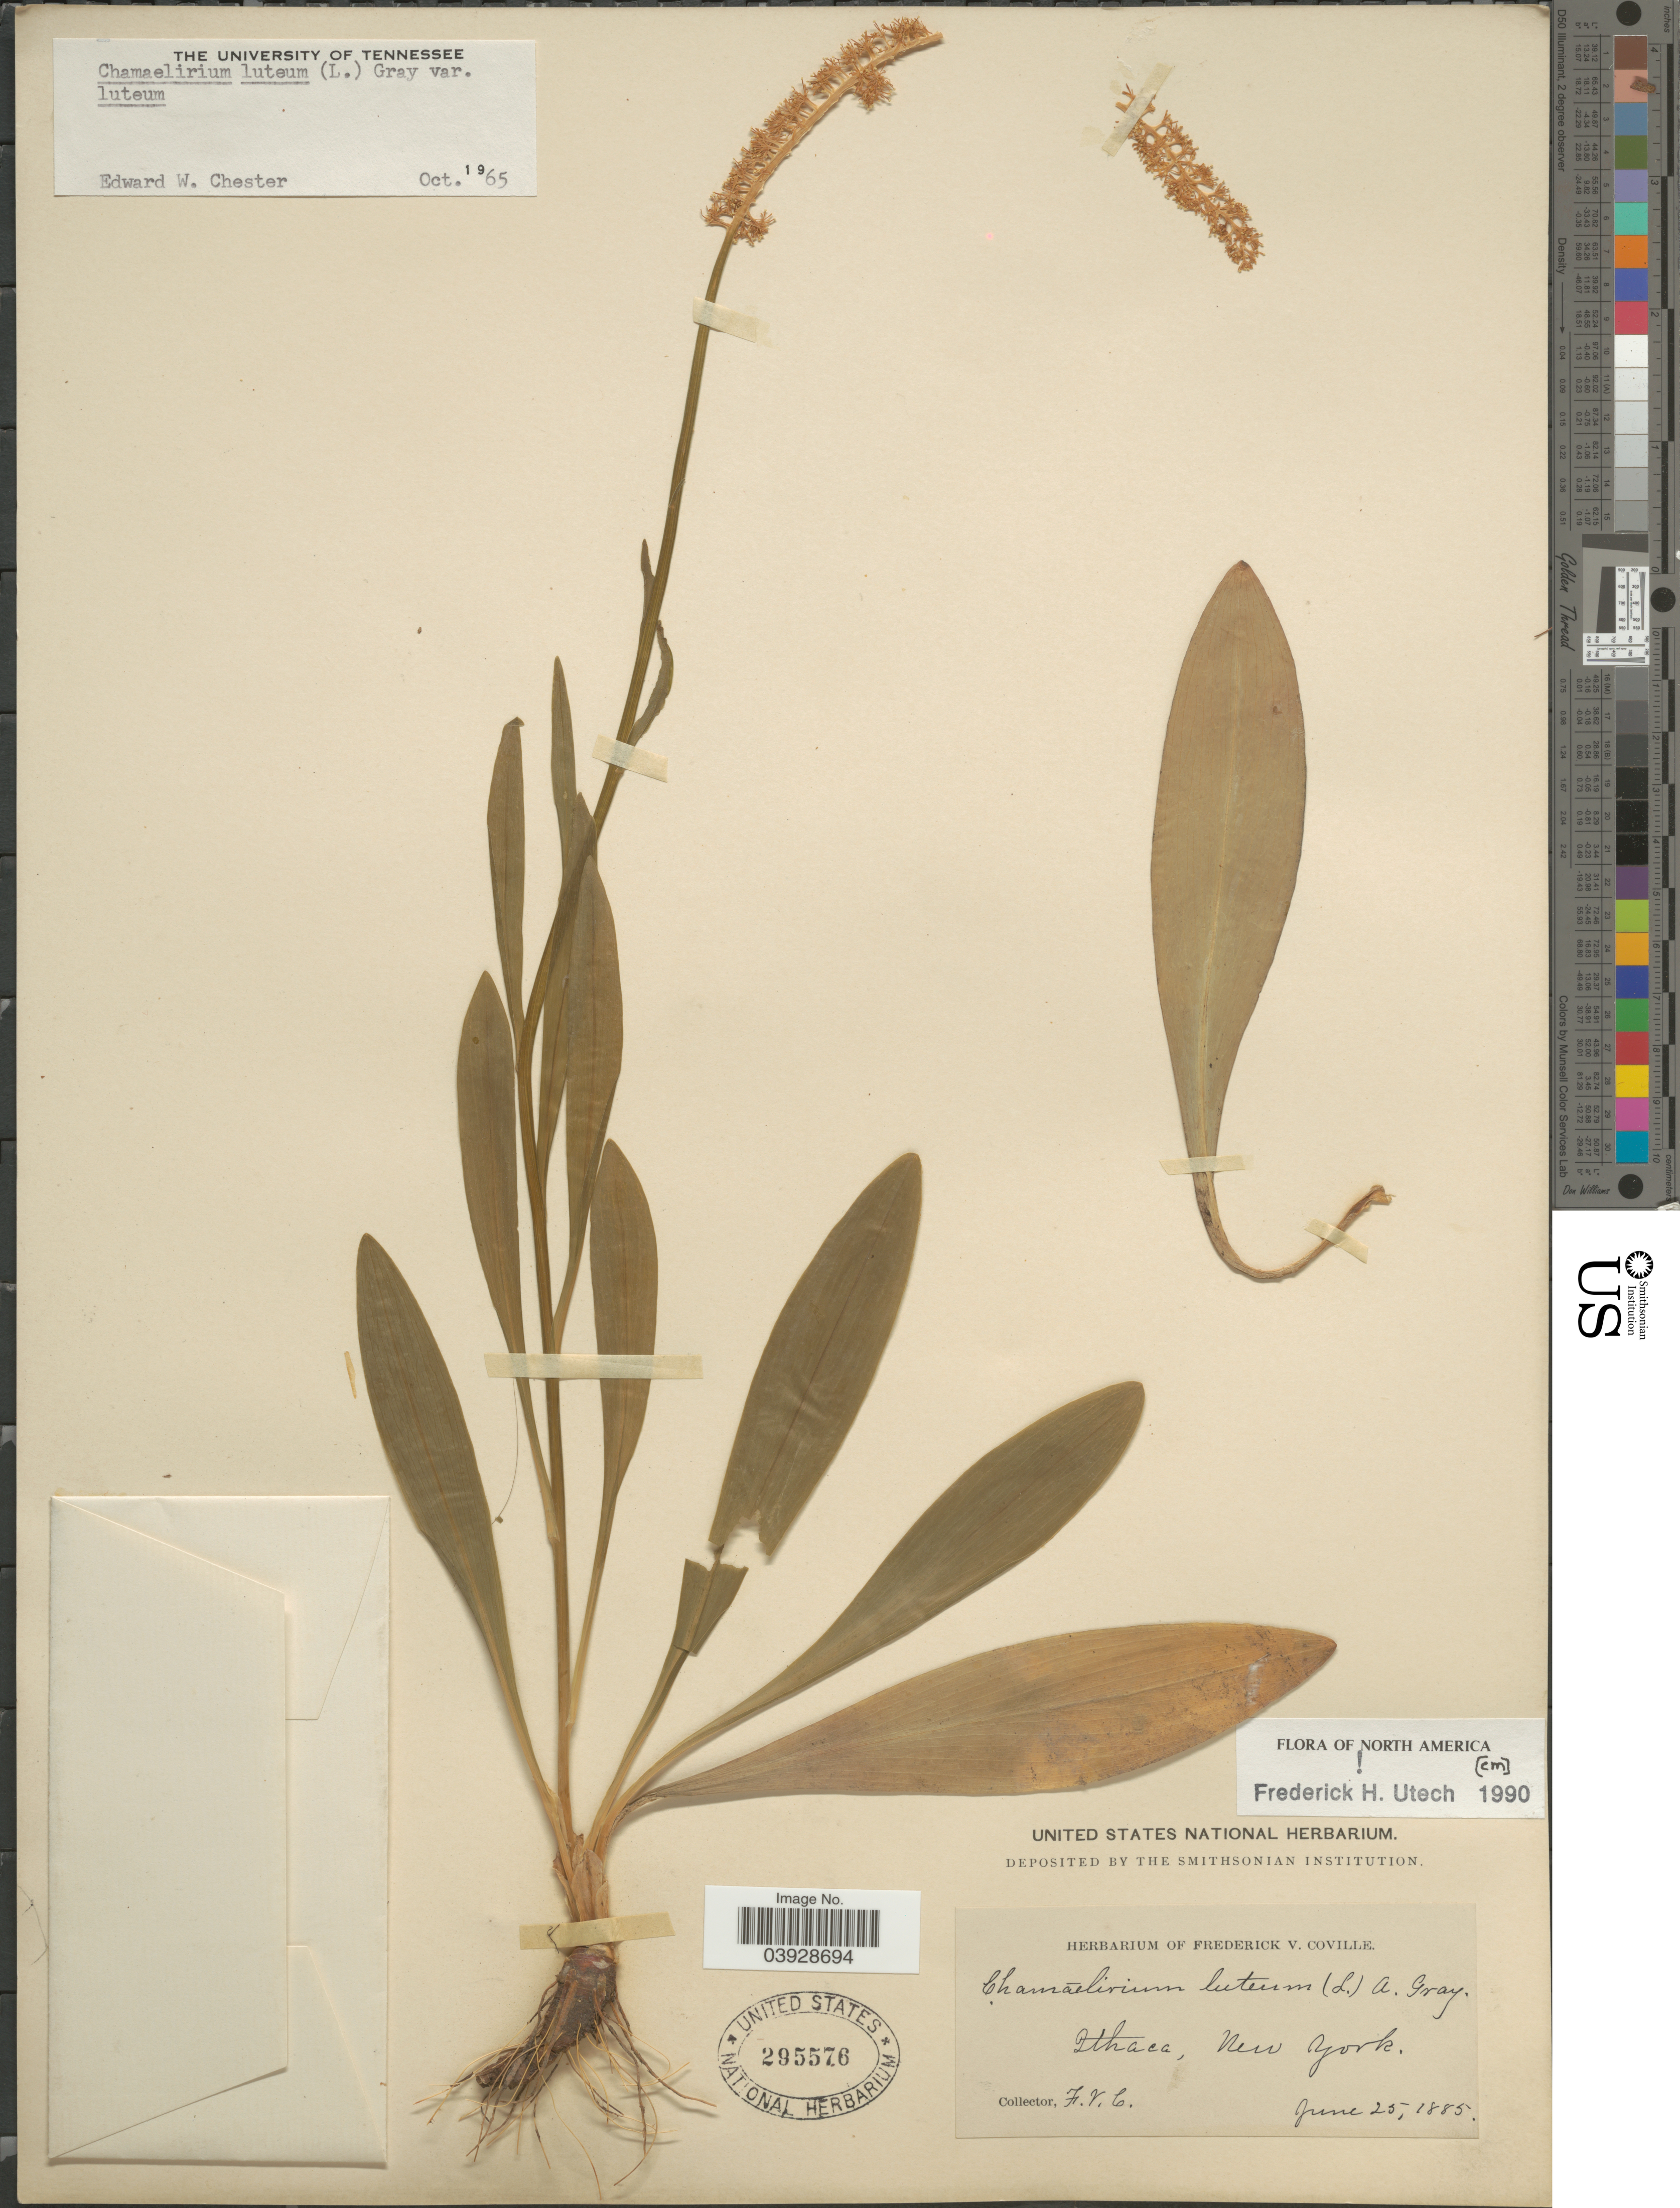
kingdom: Plantae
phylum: Tracheophyta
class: Liliopsida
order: Liliales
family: Melanthiaceae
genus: Chamaelirium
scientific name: Chamaelirium luteum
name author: (L.) A. Gray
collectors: F. V. Coville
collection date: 1885-06-25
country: United States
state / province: New York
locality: Ithaca.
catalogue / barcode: US 295576